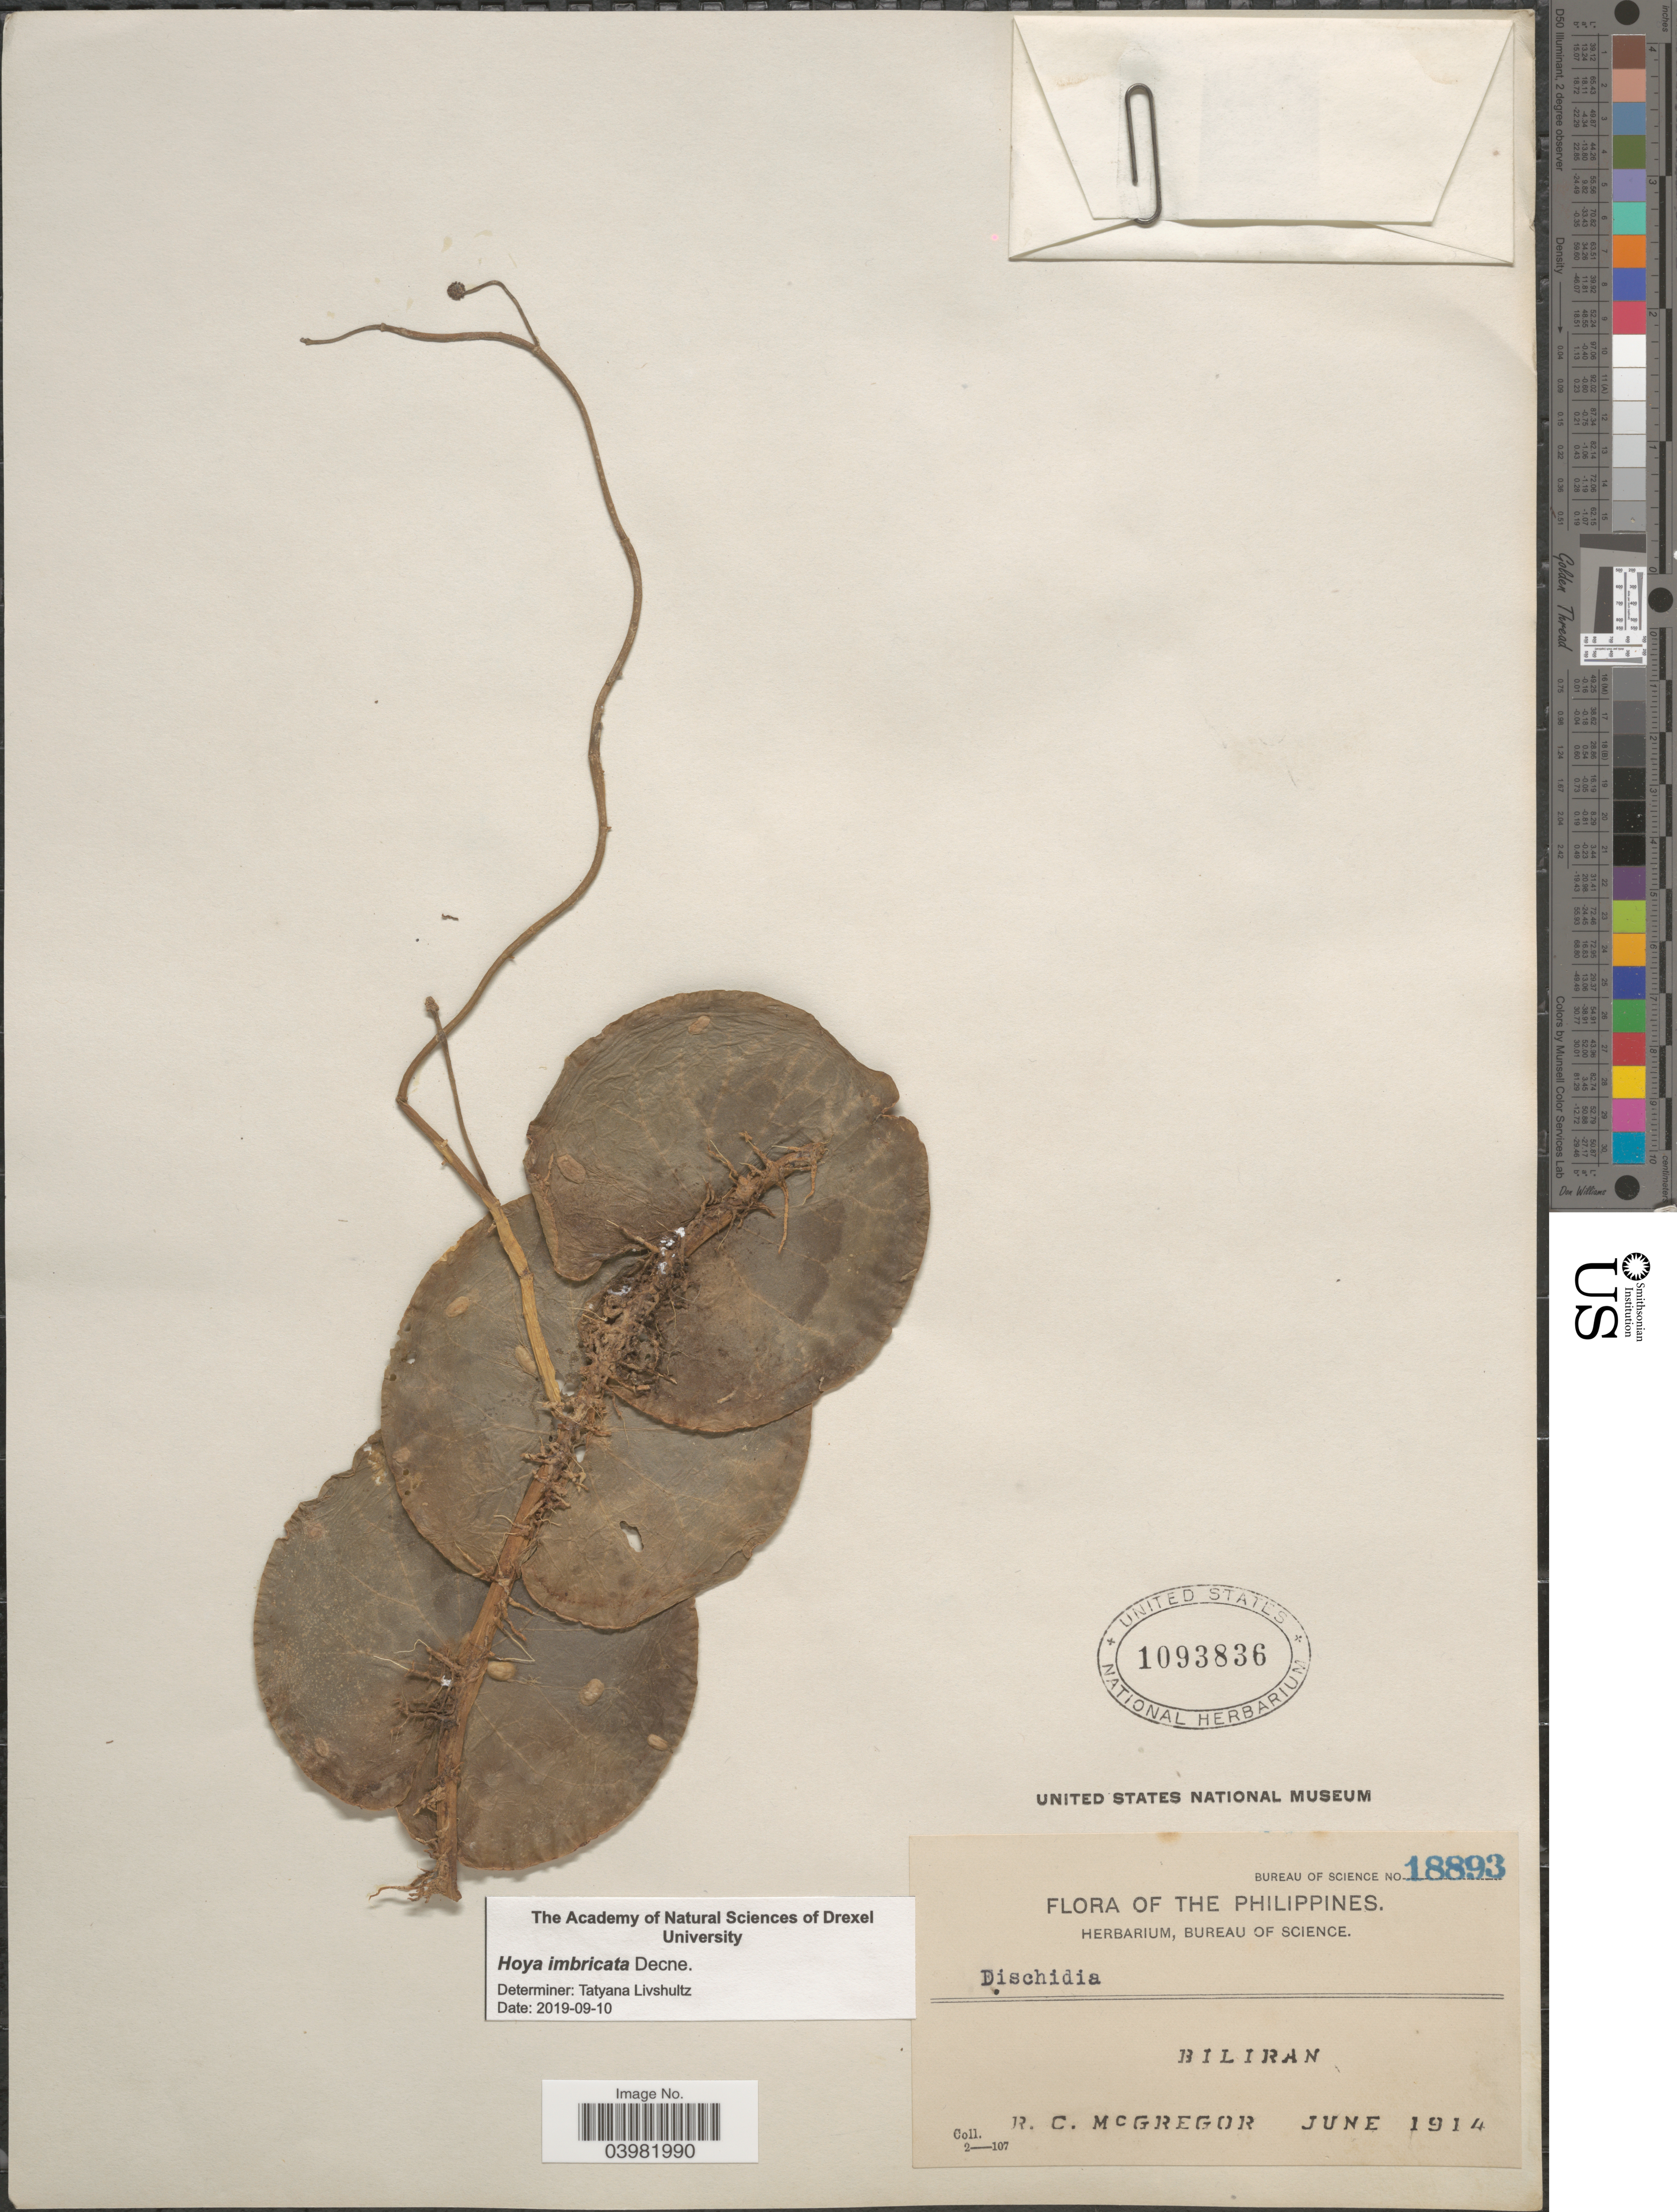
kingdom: Plantae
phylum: Tracheophyta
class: Magnoliopsida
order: Gentianales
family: Apocynaceae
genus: Hoya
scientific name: Hoya imbricata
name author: Decne.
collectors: R. C. McGregor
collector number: Bureau of Science 18893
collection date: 1914-06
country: Philippines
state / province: Eastern Visayas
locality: Biliran.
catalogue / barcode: US 1093836